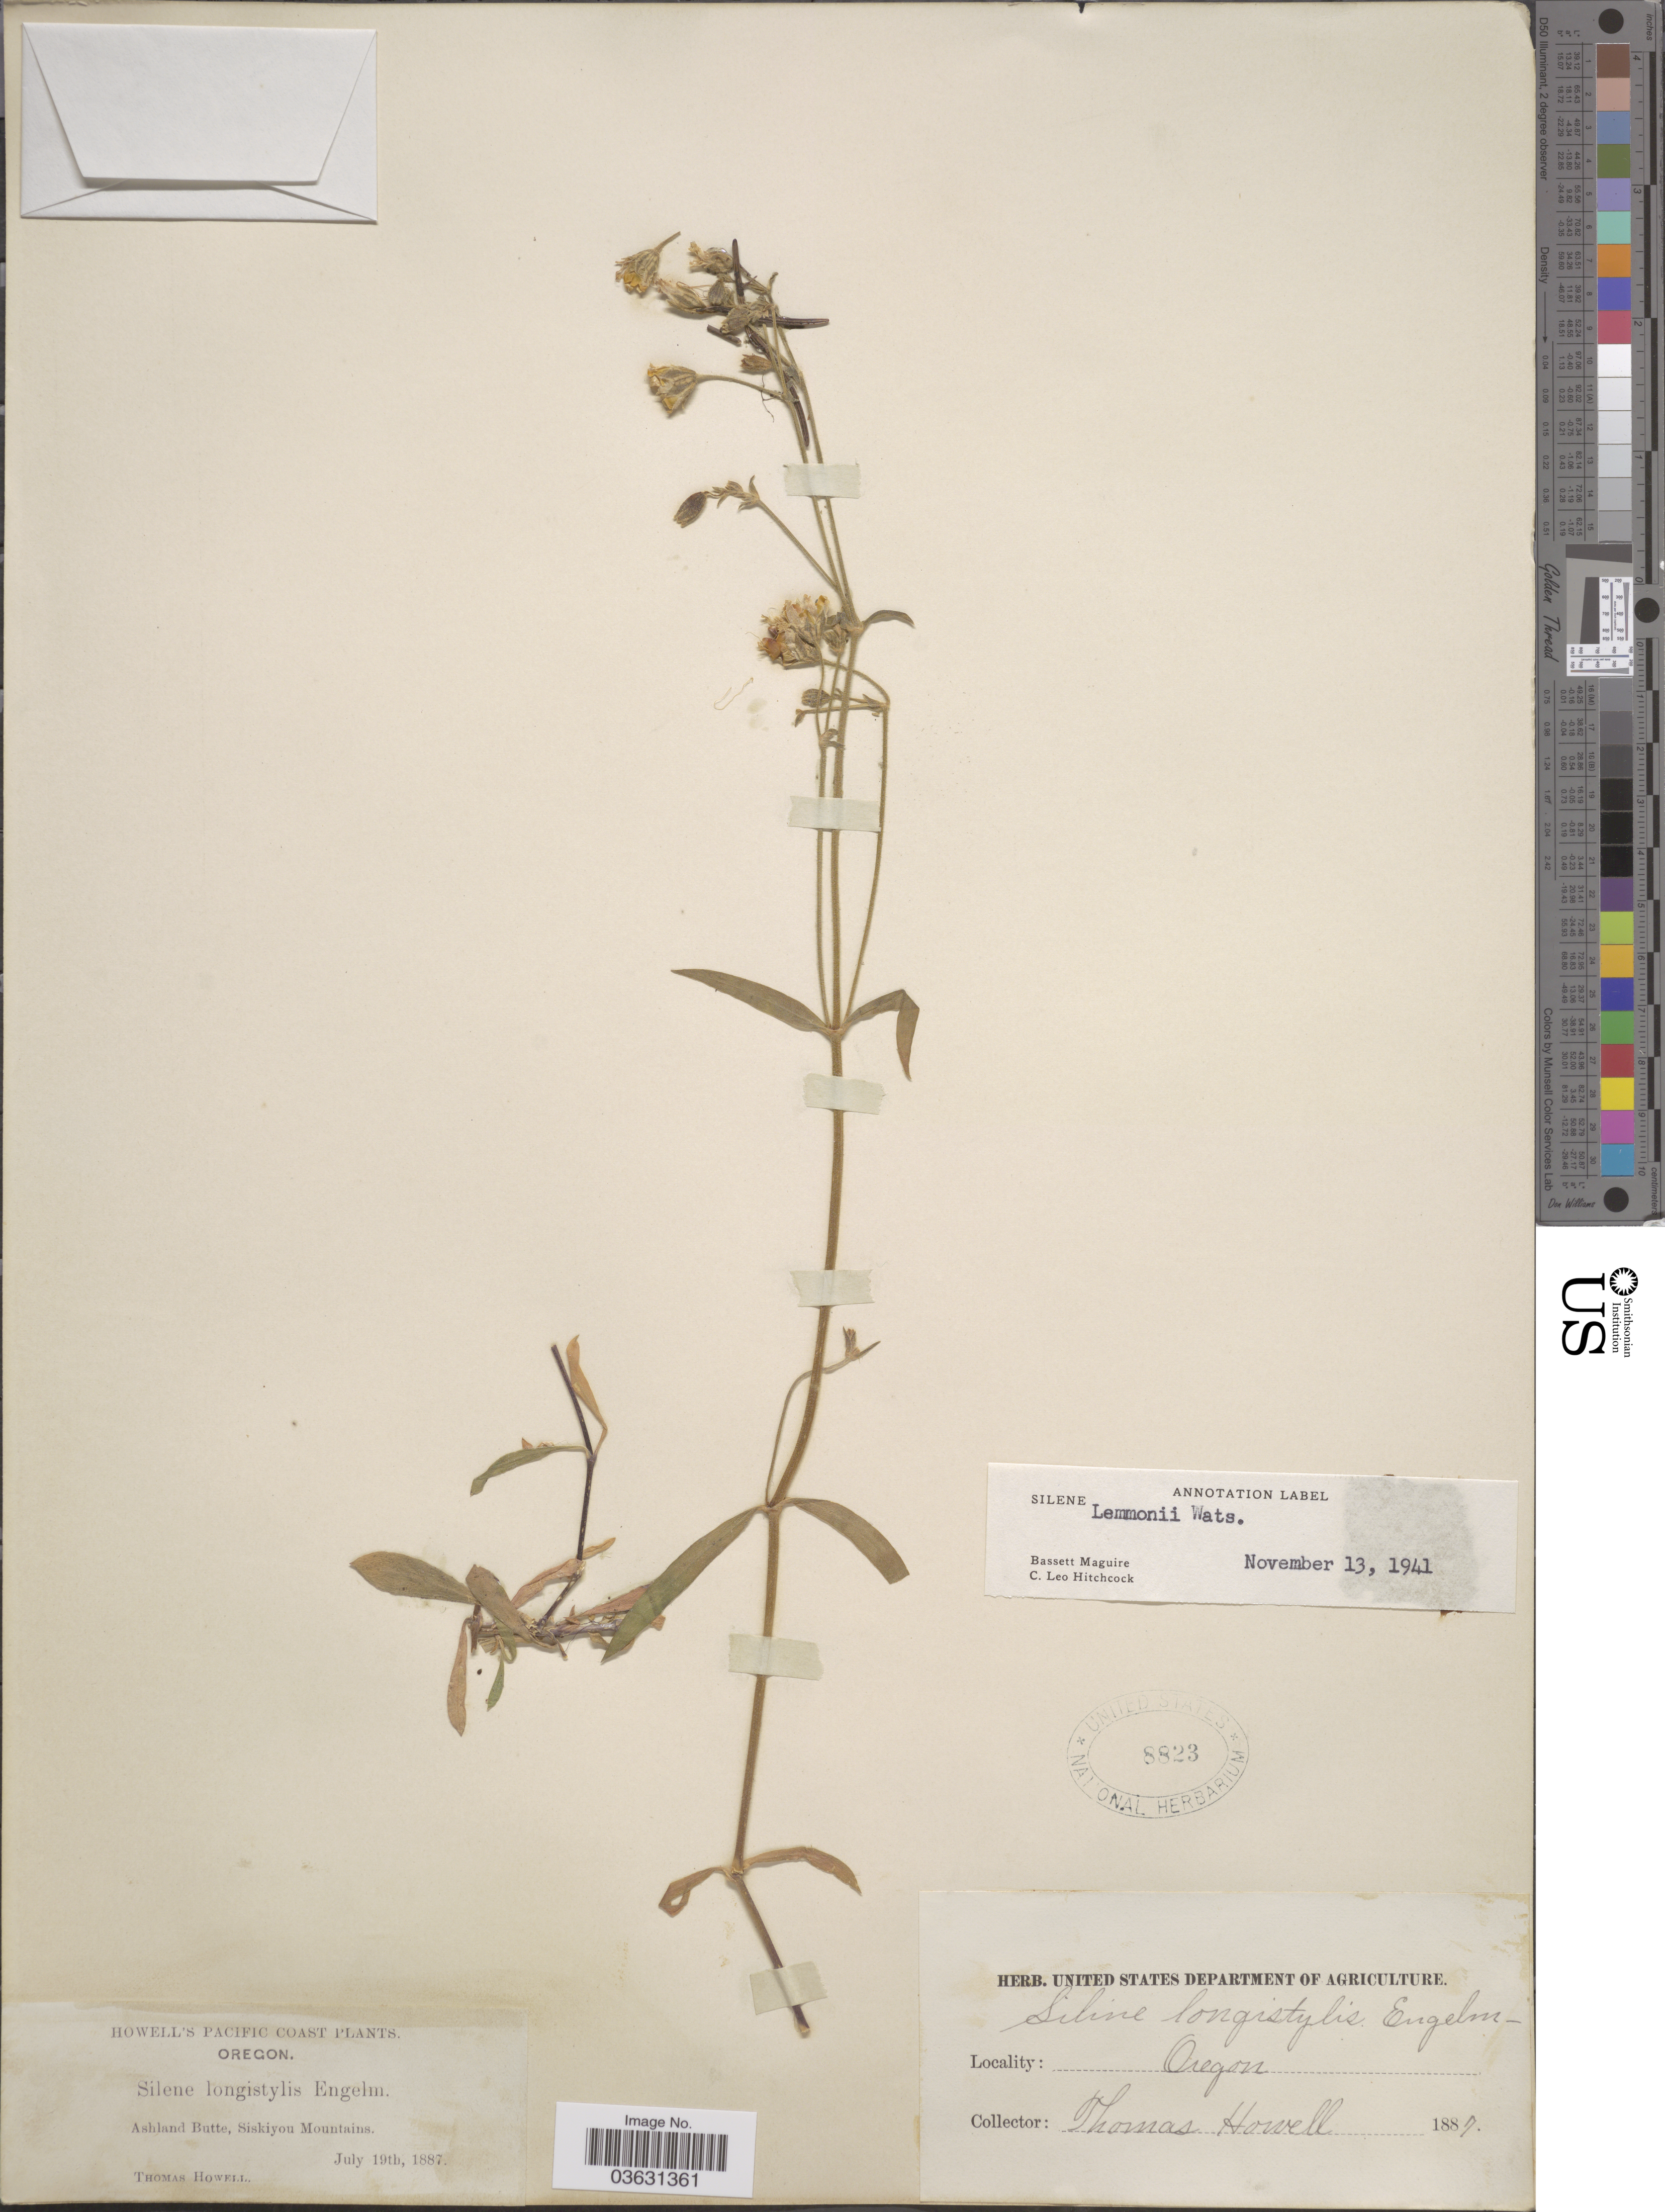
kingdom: Plantae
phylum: Tracheophyta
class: Magnoliopsida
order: Caryophyllales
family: Caryophyllaceae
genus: Silene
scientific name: Silene lemmonii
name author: S. Watson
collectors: T. Howell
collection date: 1887-07-19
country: United States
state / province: Oregon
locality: Pacific Coast. Ashland Butte, Sisikiyou Mountains.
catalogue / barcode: US 8823